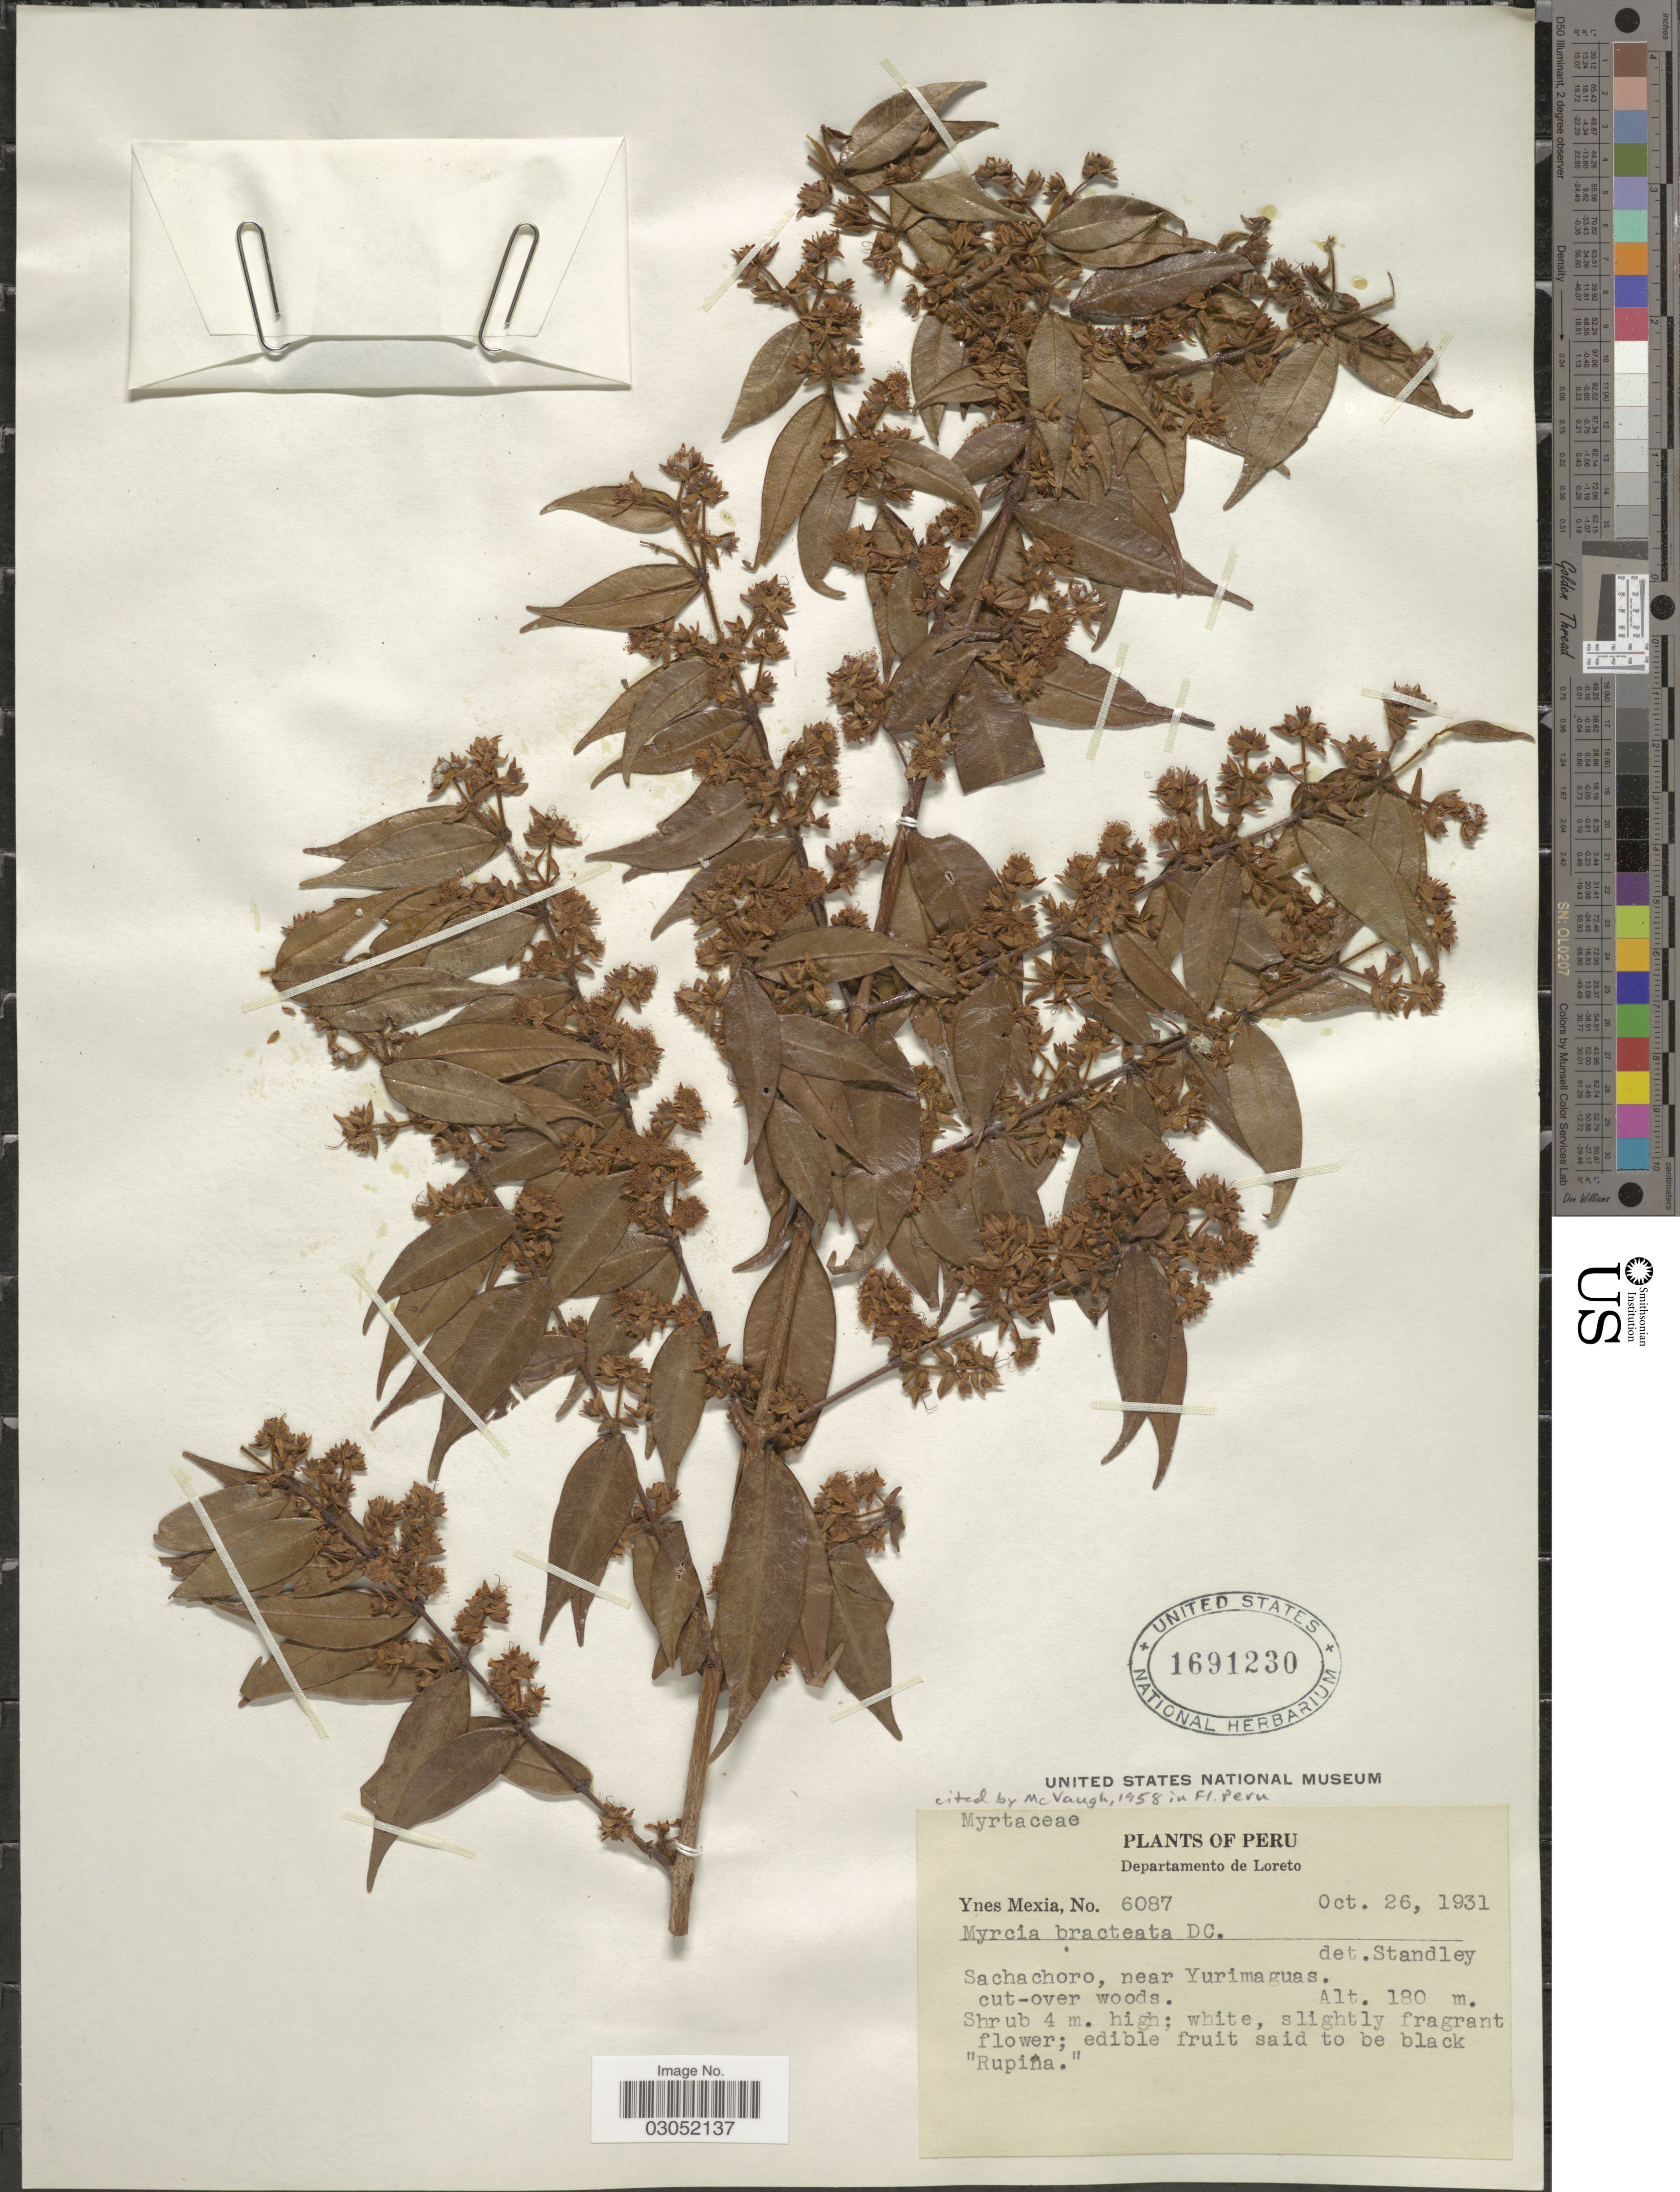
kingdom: Plantae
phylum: Tracheophyta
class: Magnoliopsida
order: Myrtales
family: Myrtaceae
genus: Myrcia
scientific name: Myrcia bracteata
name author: (Rich.) DC.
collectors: Y. Mexia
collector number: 6087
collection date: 1931-10-26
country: Peru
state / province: Loreto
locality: Departamento de Loreto. Sachachoro, near Yurimaguas.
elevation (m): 180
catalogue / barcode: US 1691230